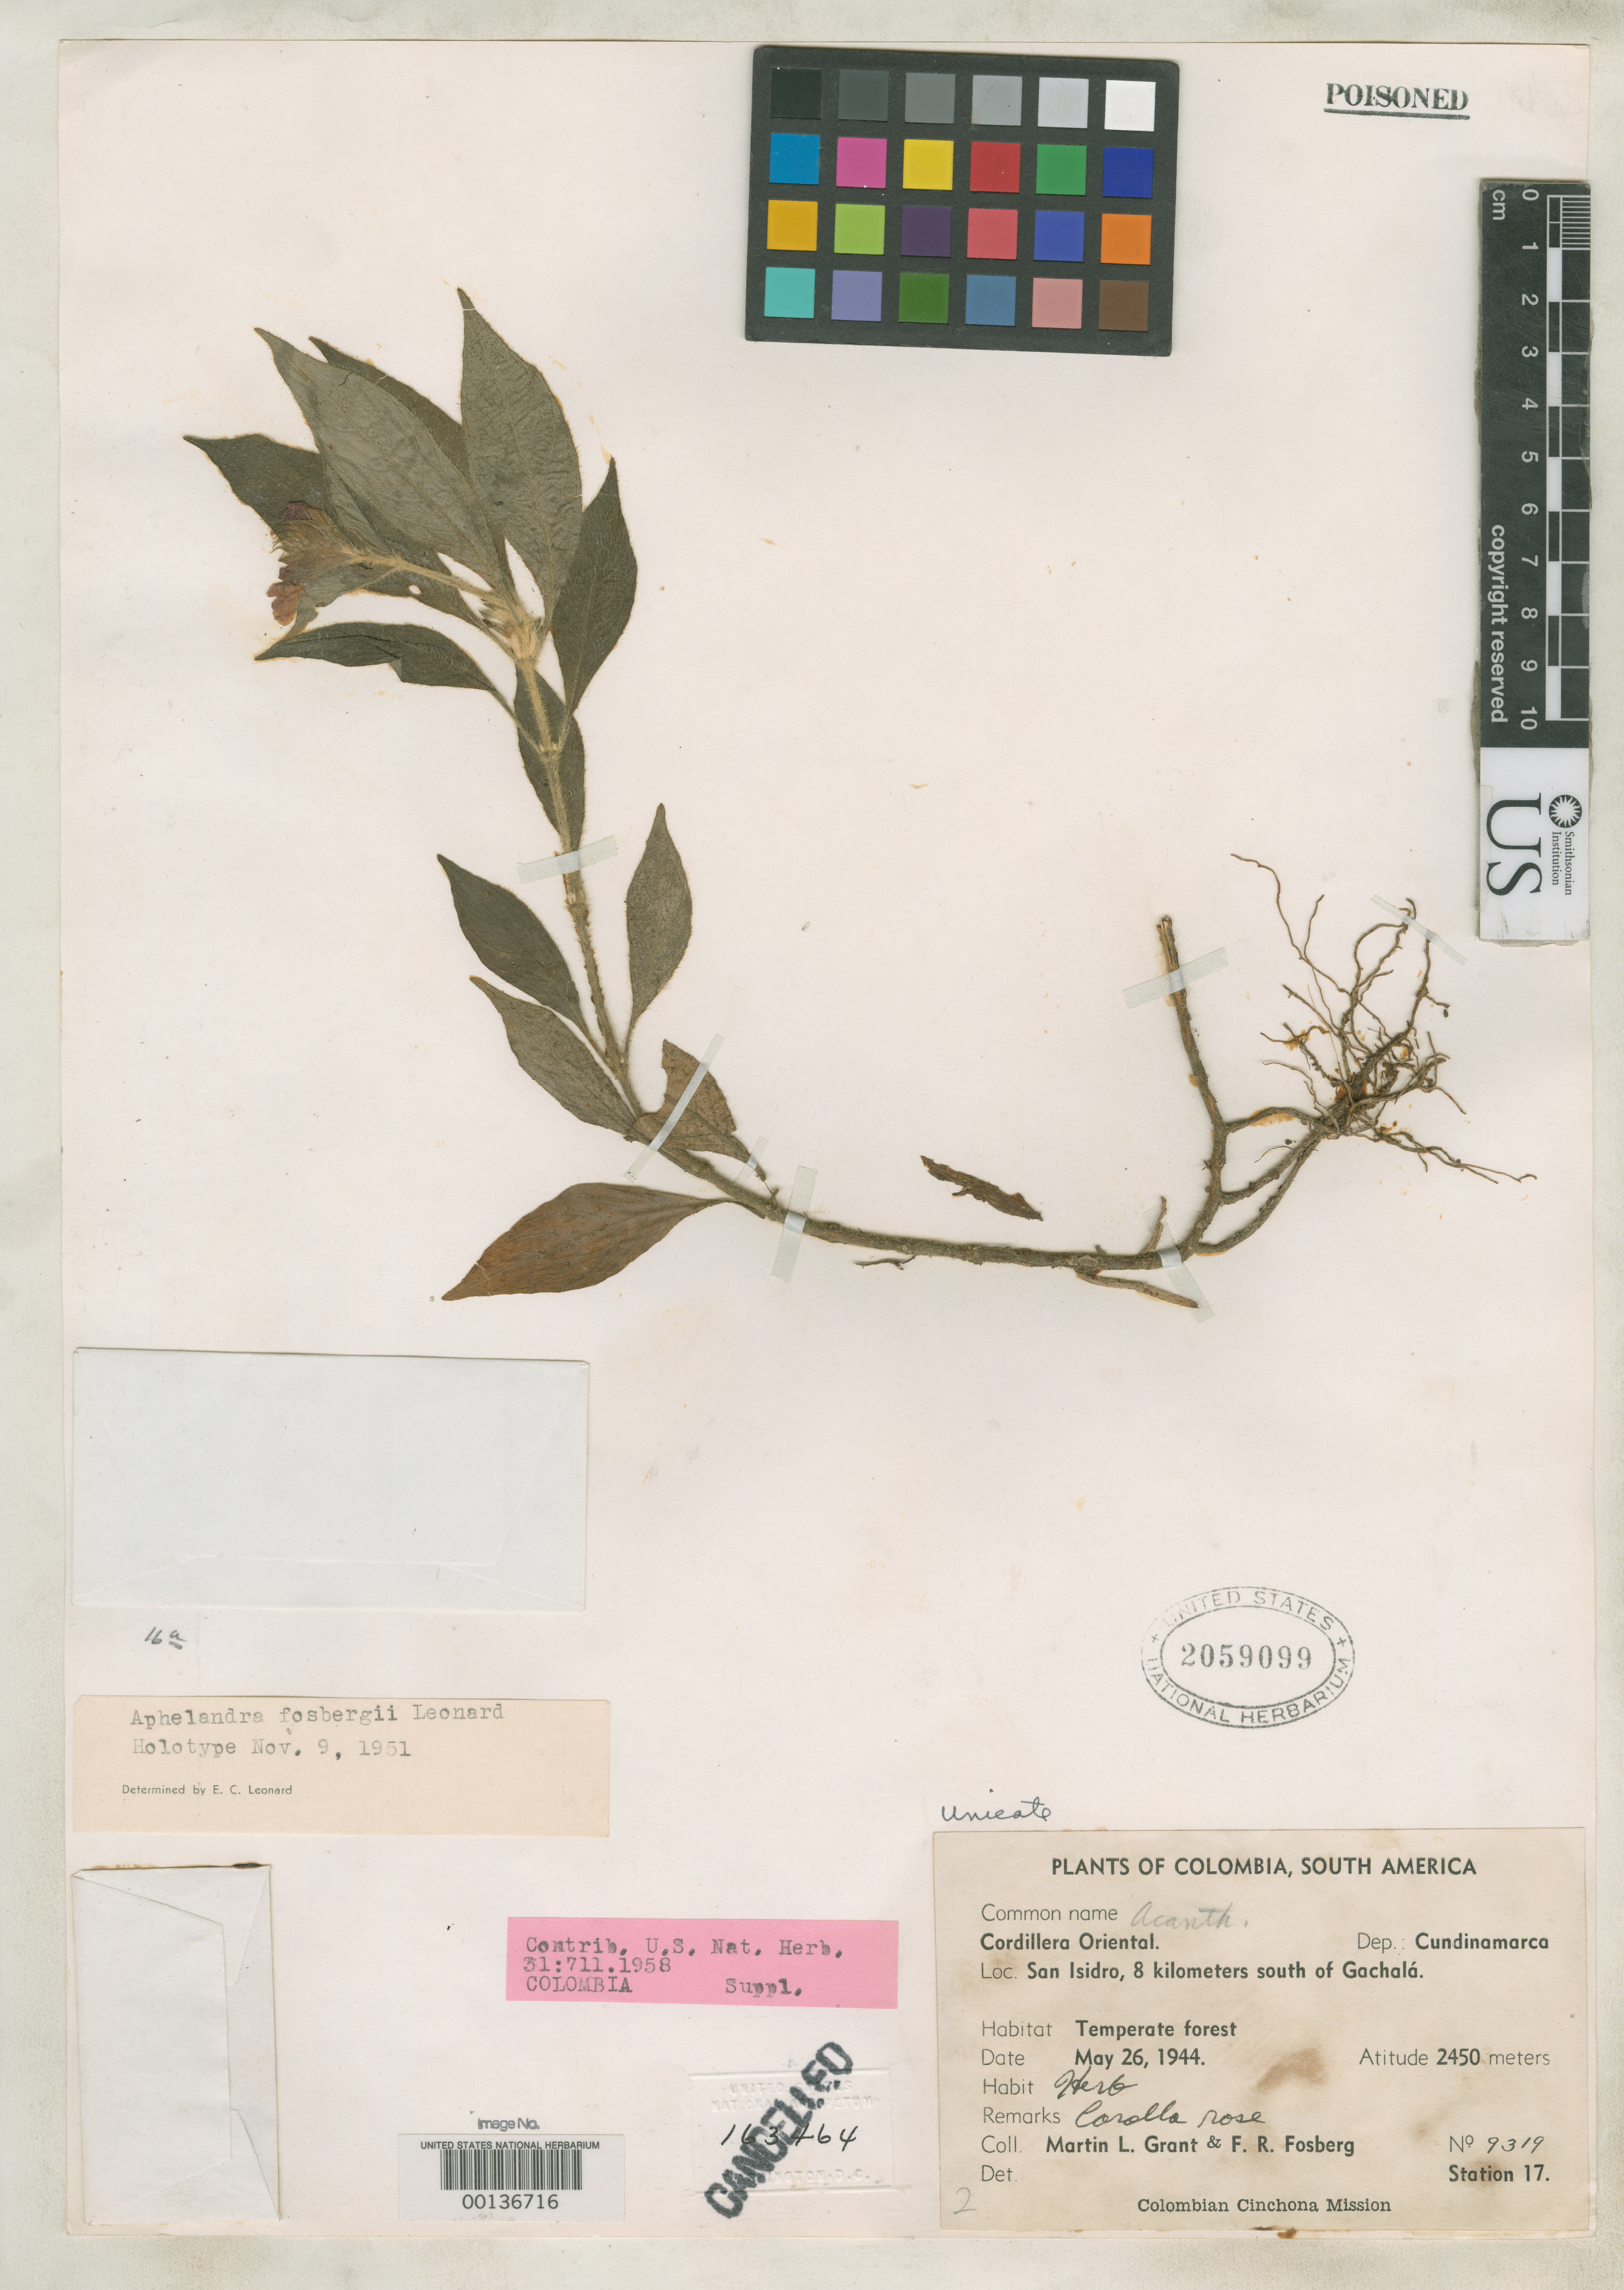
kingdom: Plantae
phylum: Tracheophyta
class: Magnoliopsida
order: Lamiales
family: Acanthaceae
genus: Aphelandra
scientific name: Aphelandra fosbergii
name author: Leonard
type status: Holotype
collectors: M. L. Grant & F. R. Fosberg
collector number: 9319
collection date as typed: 26 May 1944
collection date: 1944-05-26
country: Colombia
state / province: Cundinamarca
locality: Cordillera Oriental, San Isidro, 8 km S of Gachala.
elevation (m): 2450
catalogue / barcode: US 2059099